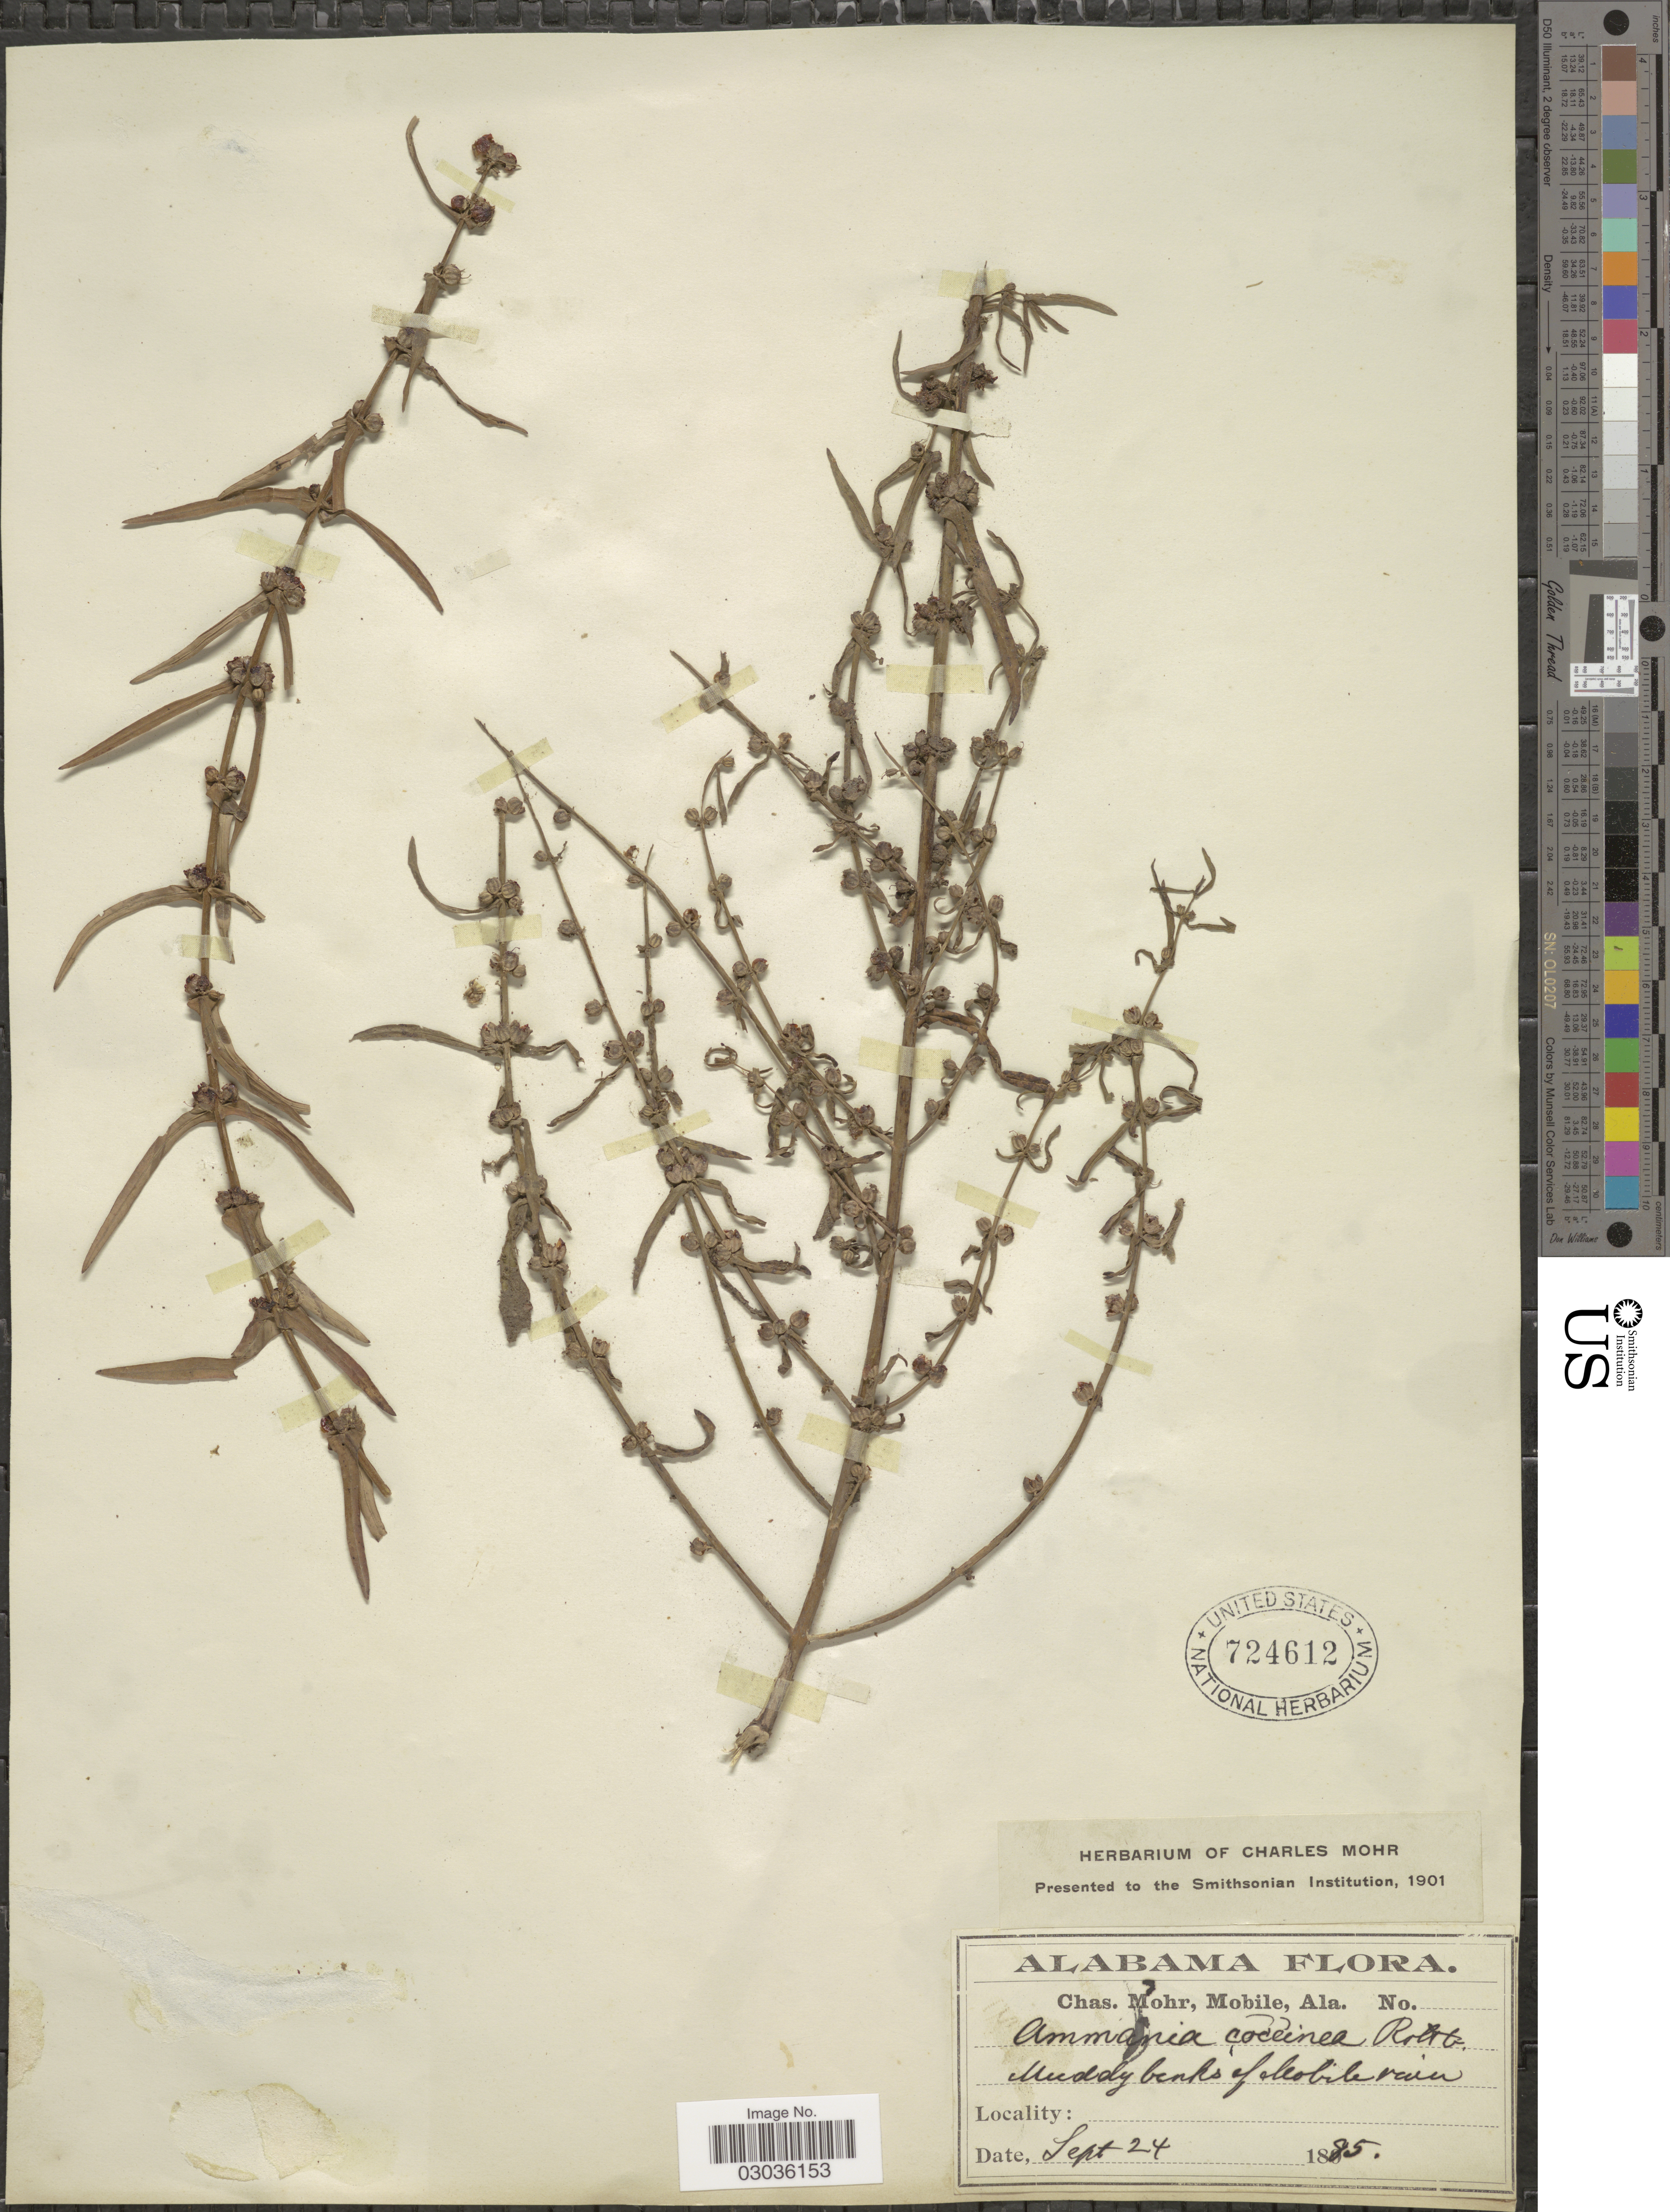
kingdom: Plantae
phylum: Tracheophyta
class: Magnoliopsida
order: Myrtales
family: Lythraceae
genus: Ammannia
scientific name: Ammannia coccinea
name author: Rottb.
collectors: Mohr, C. T. (herbarium)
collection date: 1895-09-24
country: United States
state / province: Alabama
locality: Muddy banks of Mobile river.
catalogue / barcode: US 724612